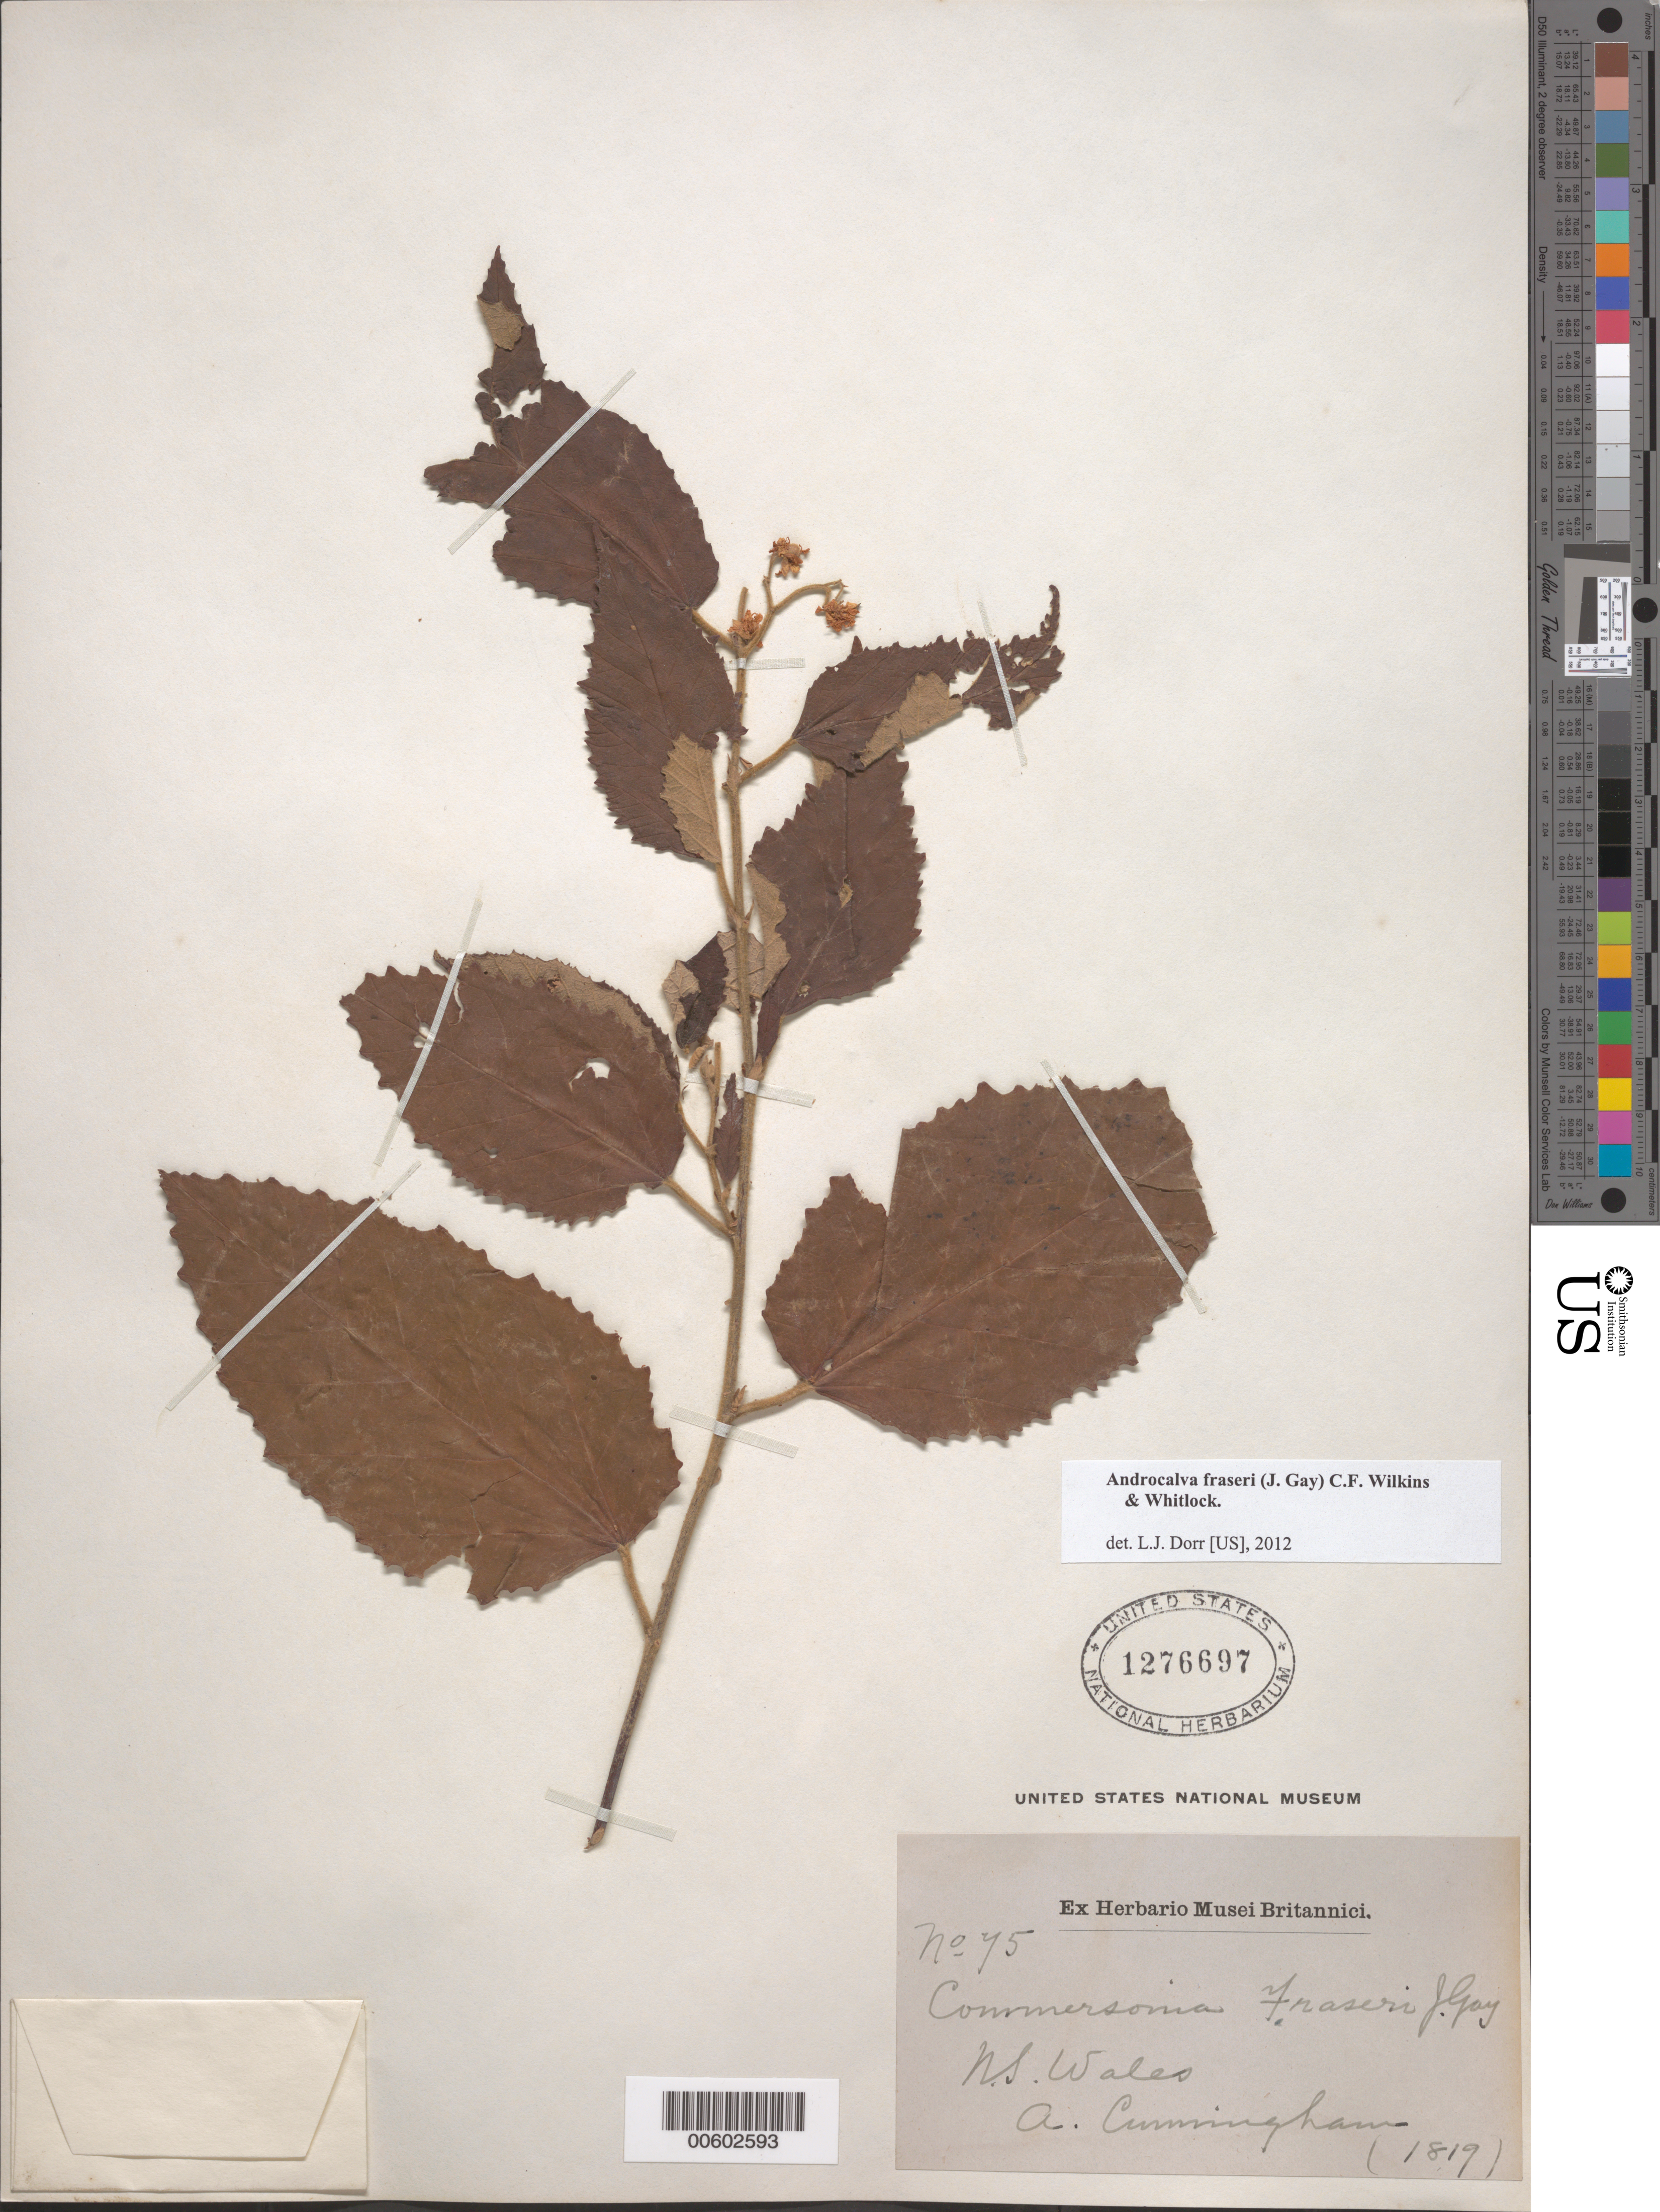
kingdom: Plantae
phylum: Tracheophyta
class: Magnoliopsida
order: Malvales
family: Malvaceae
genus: Commersonia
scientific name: Commersonia fraseri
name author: J. Gay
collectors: A. Cunningham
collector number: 75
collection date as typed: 1819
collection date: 1819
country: Australia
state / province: New South Wales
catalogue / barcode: US 1276697